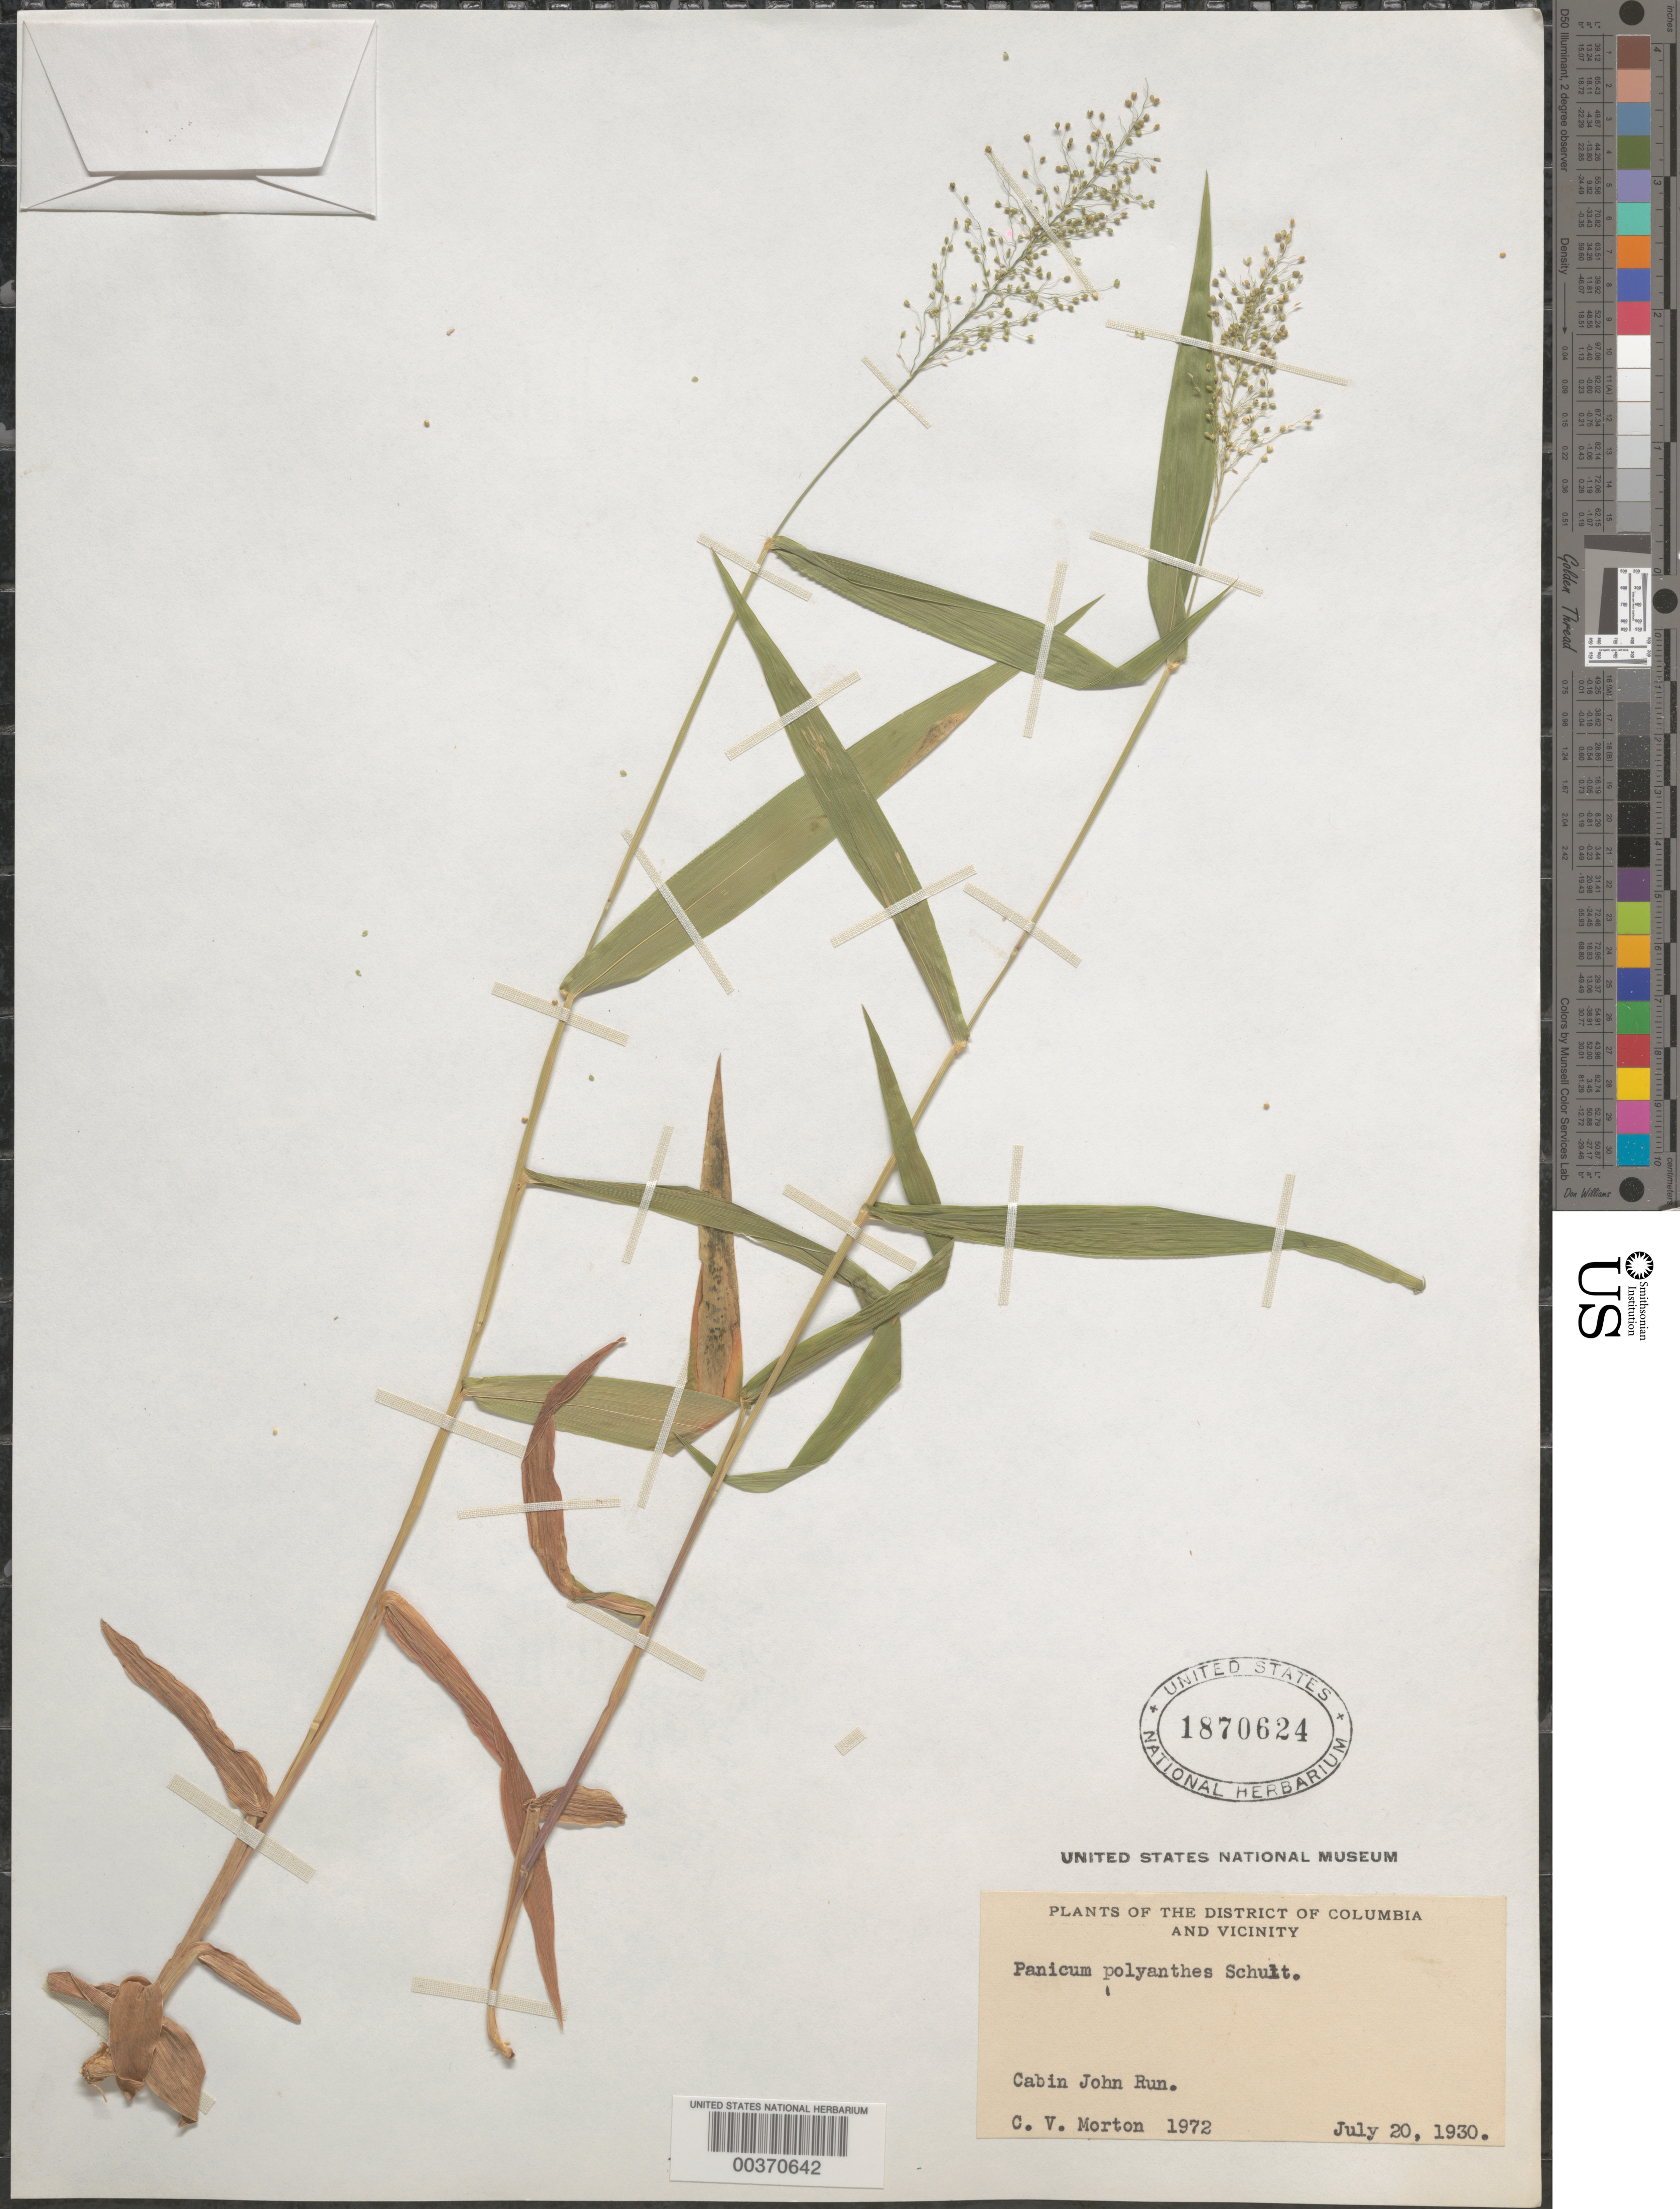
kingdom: Plantae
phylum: Tracheophyta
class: Liliopsida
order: Poales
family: Poaceae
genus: Dichanthelium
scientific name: Dichanthelium sphaerocarpon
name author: (Elliott) Gould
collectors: C. V. Morton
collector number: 1972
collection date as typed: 20 Jul 1930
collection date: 1930-07-20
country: United States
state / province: Maryland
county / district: Montgomery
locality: Cabin John Run C. & O. Canal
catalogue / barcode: US 1870624